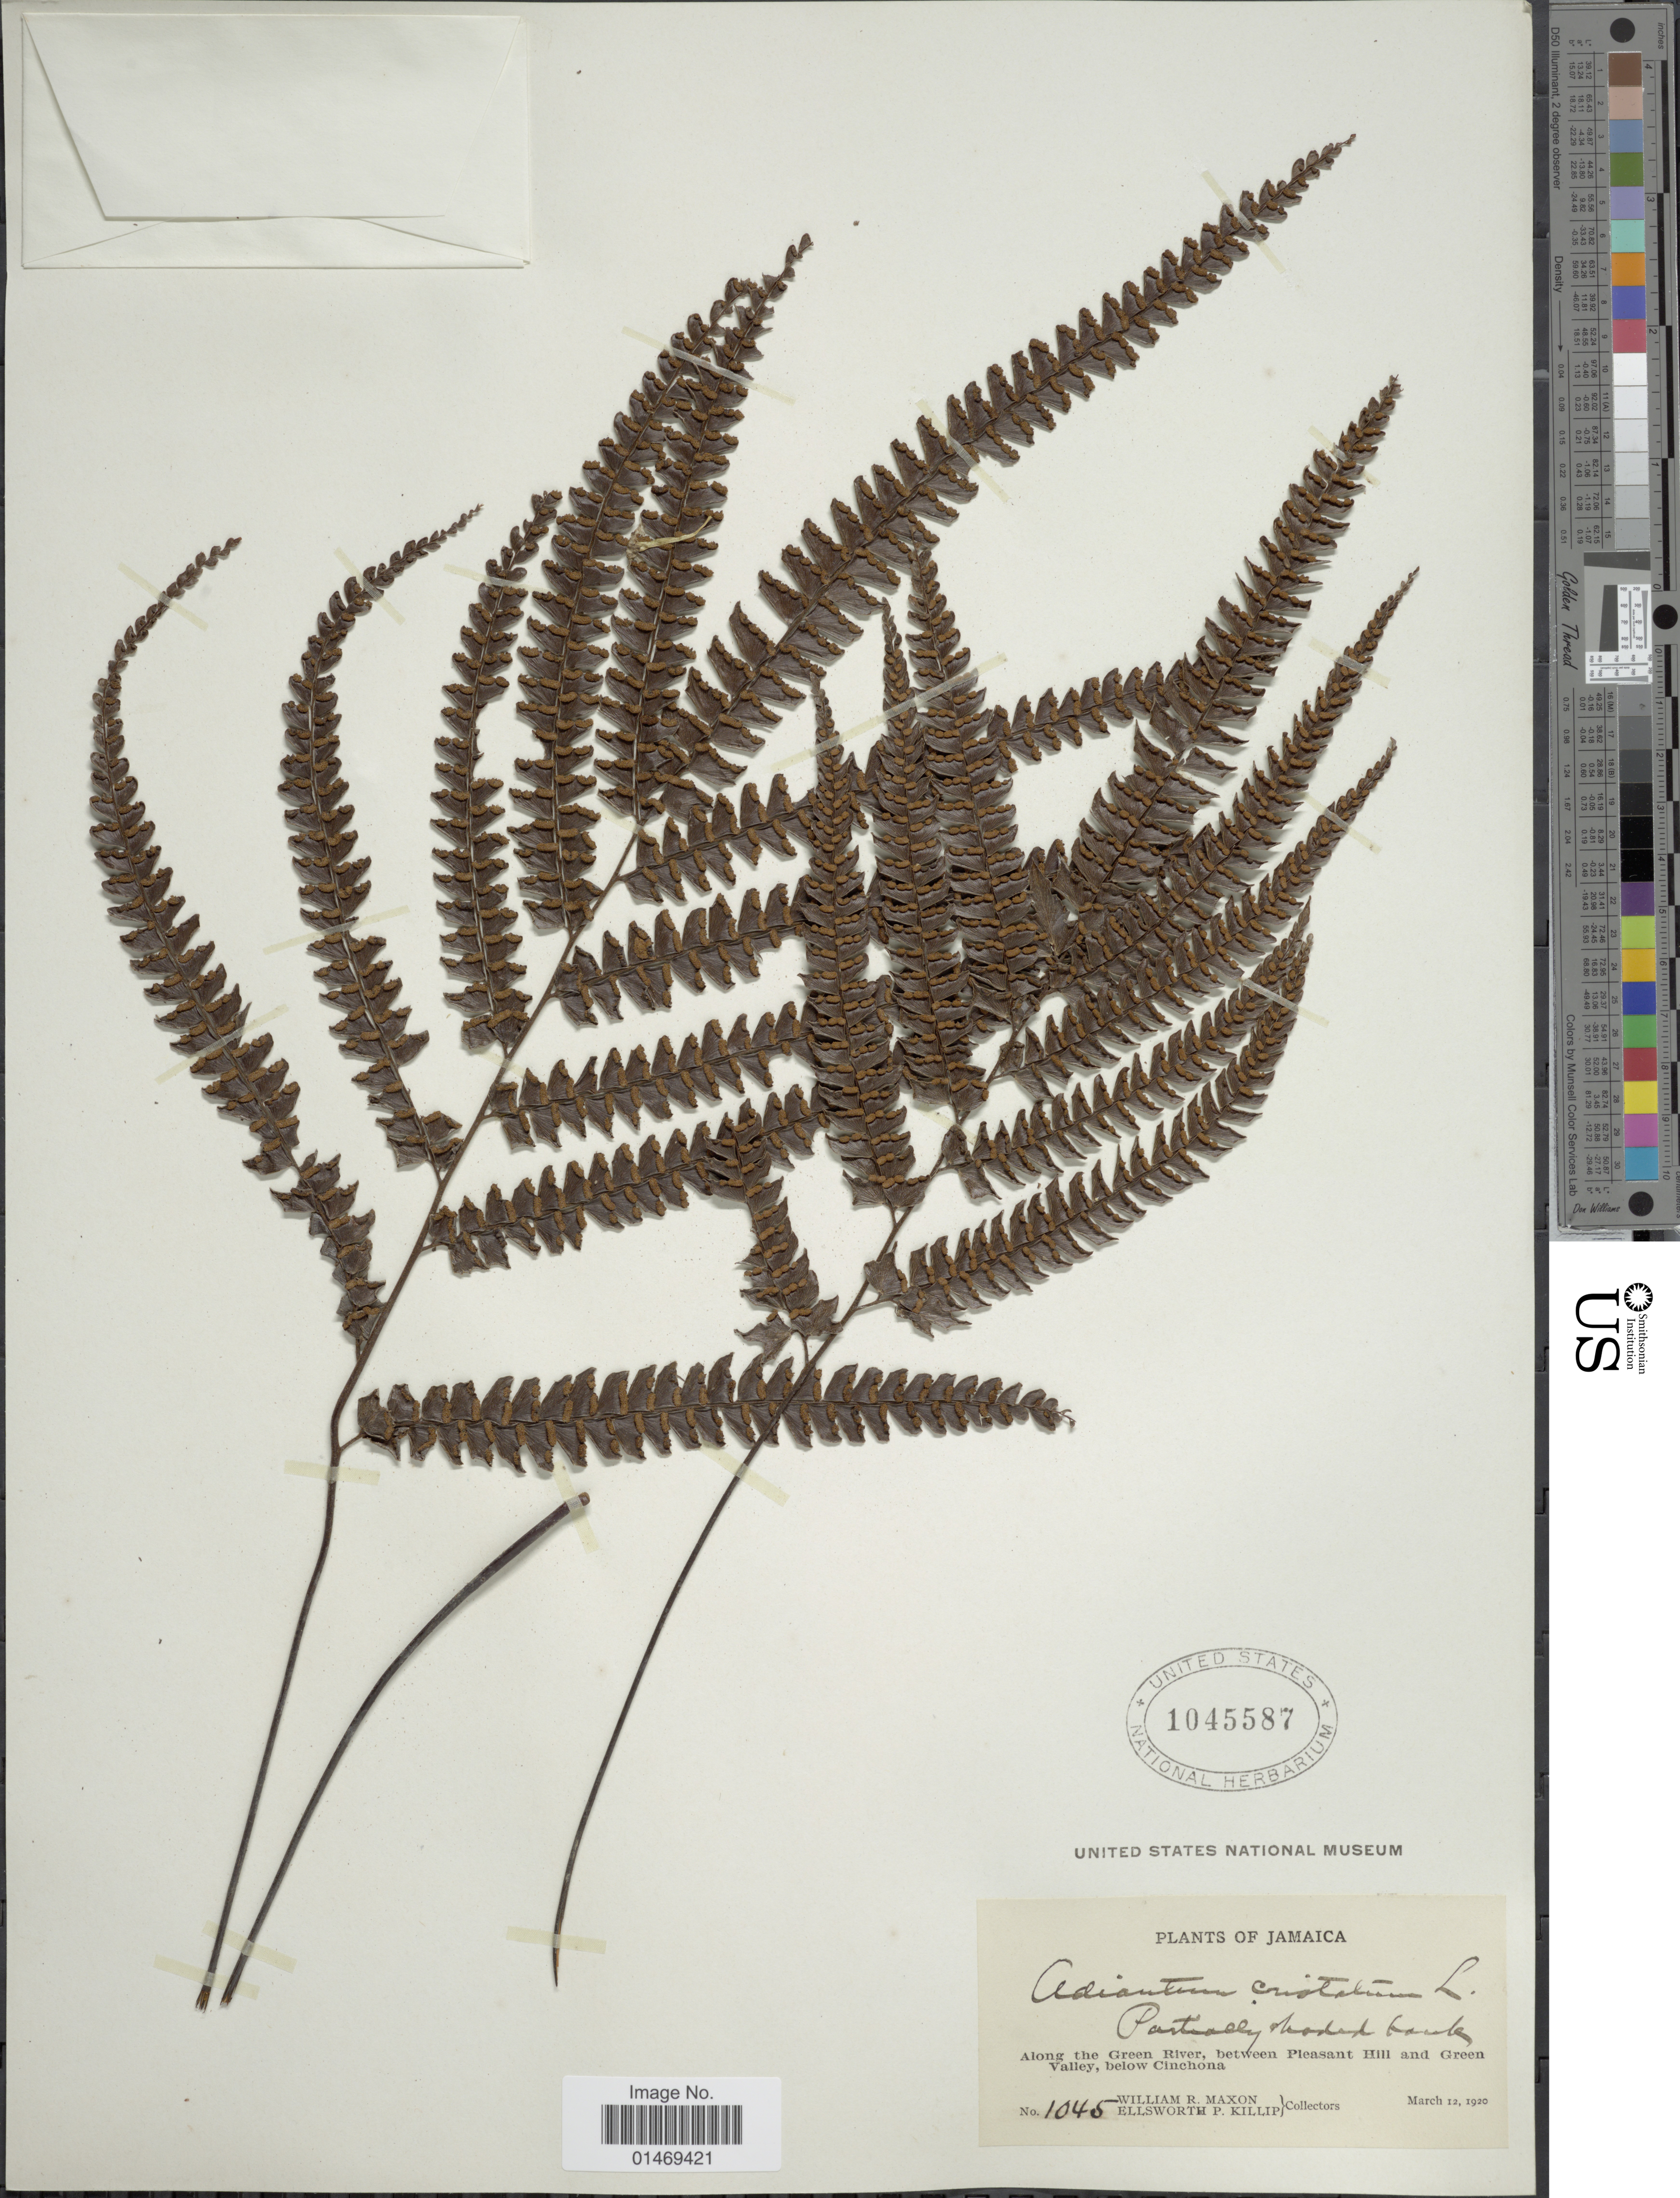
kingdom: Plantae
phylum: Tracheophyta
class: Polypodiopsida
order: Polypodiales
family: Pteridaceae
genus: Adiantum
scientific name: Adiantum pyramidale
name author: (L.) Willd.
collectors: W. R. Maxon & E. P. Killip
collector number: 1045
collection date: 1920-03-12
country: Jamaica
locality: Along the Green River, between Pleasant Hill and Green Valley, below Cinchona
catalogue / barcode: US 1045587